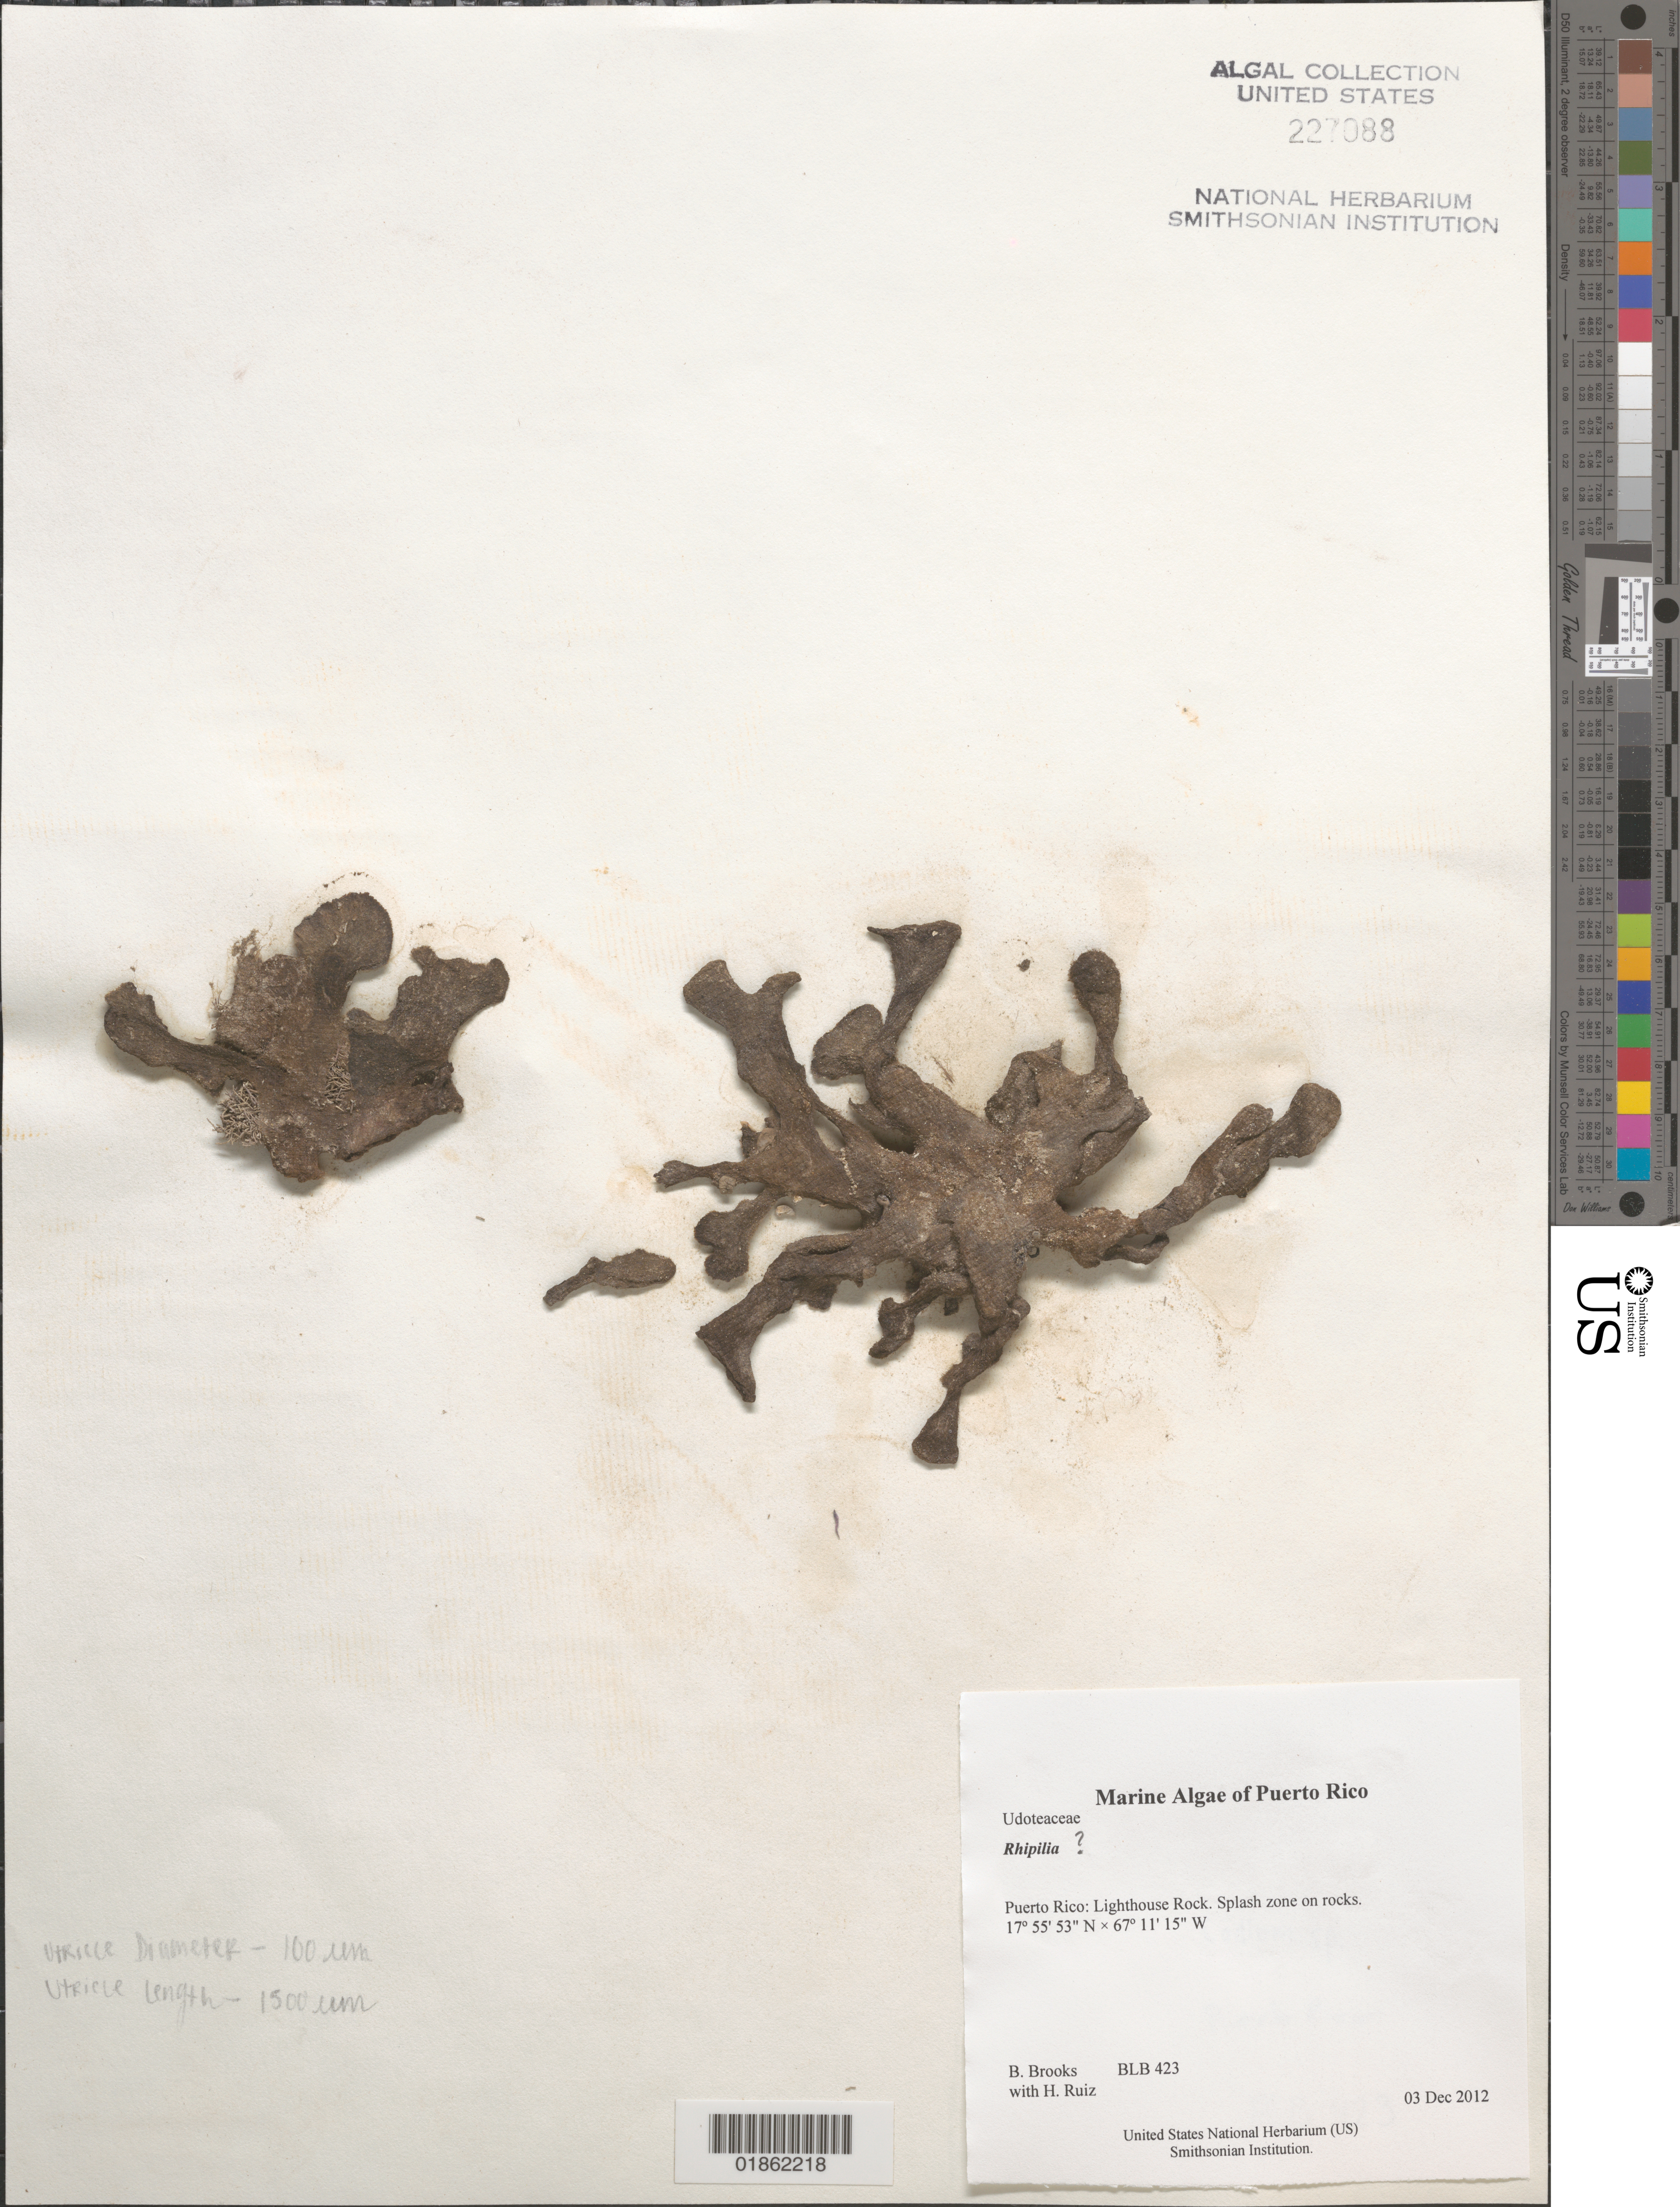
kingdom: Plantae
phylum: Chlorophyta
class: Ulvophyceae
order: Bryopsidales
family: Rhipiliaceae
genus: Rhipilia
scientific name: Rhipilia sp.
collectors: B. Brooks & H. Ruiz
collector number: BLB 423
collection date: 2012-12-03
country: Puerto Rico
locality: Lighthouse Rock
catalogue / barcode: US 227088